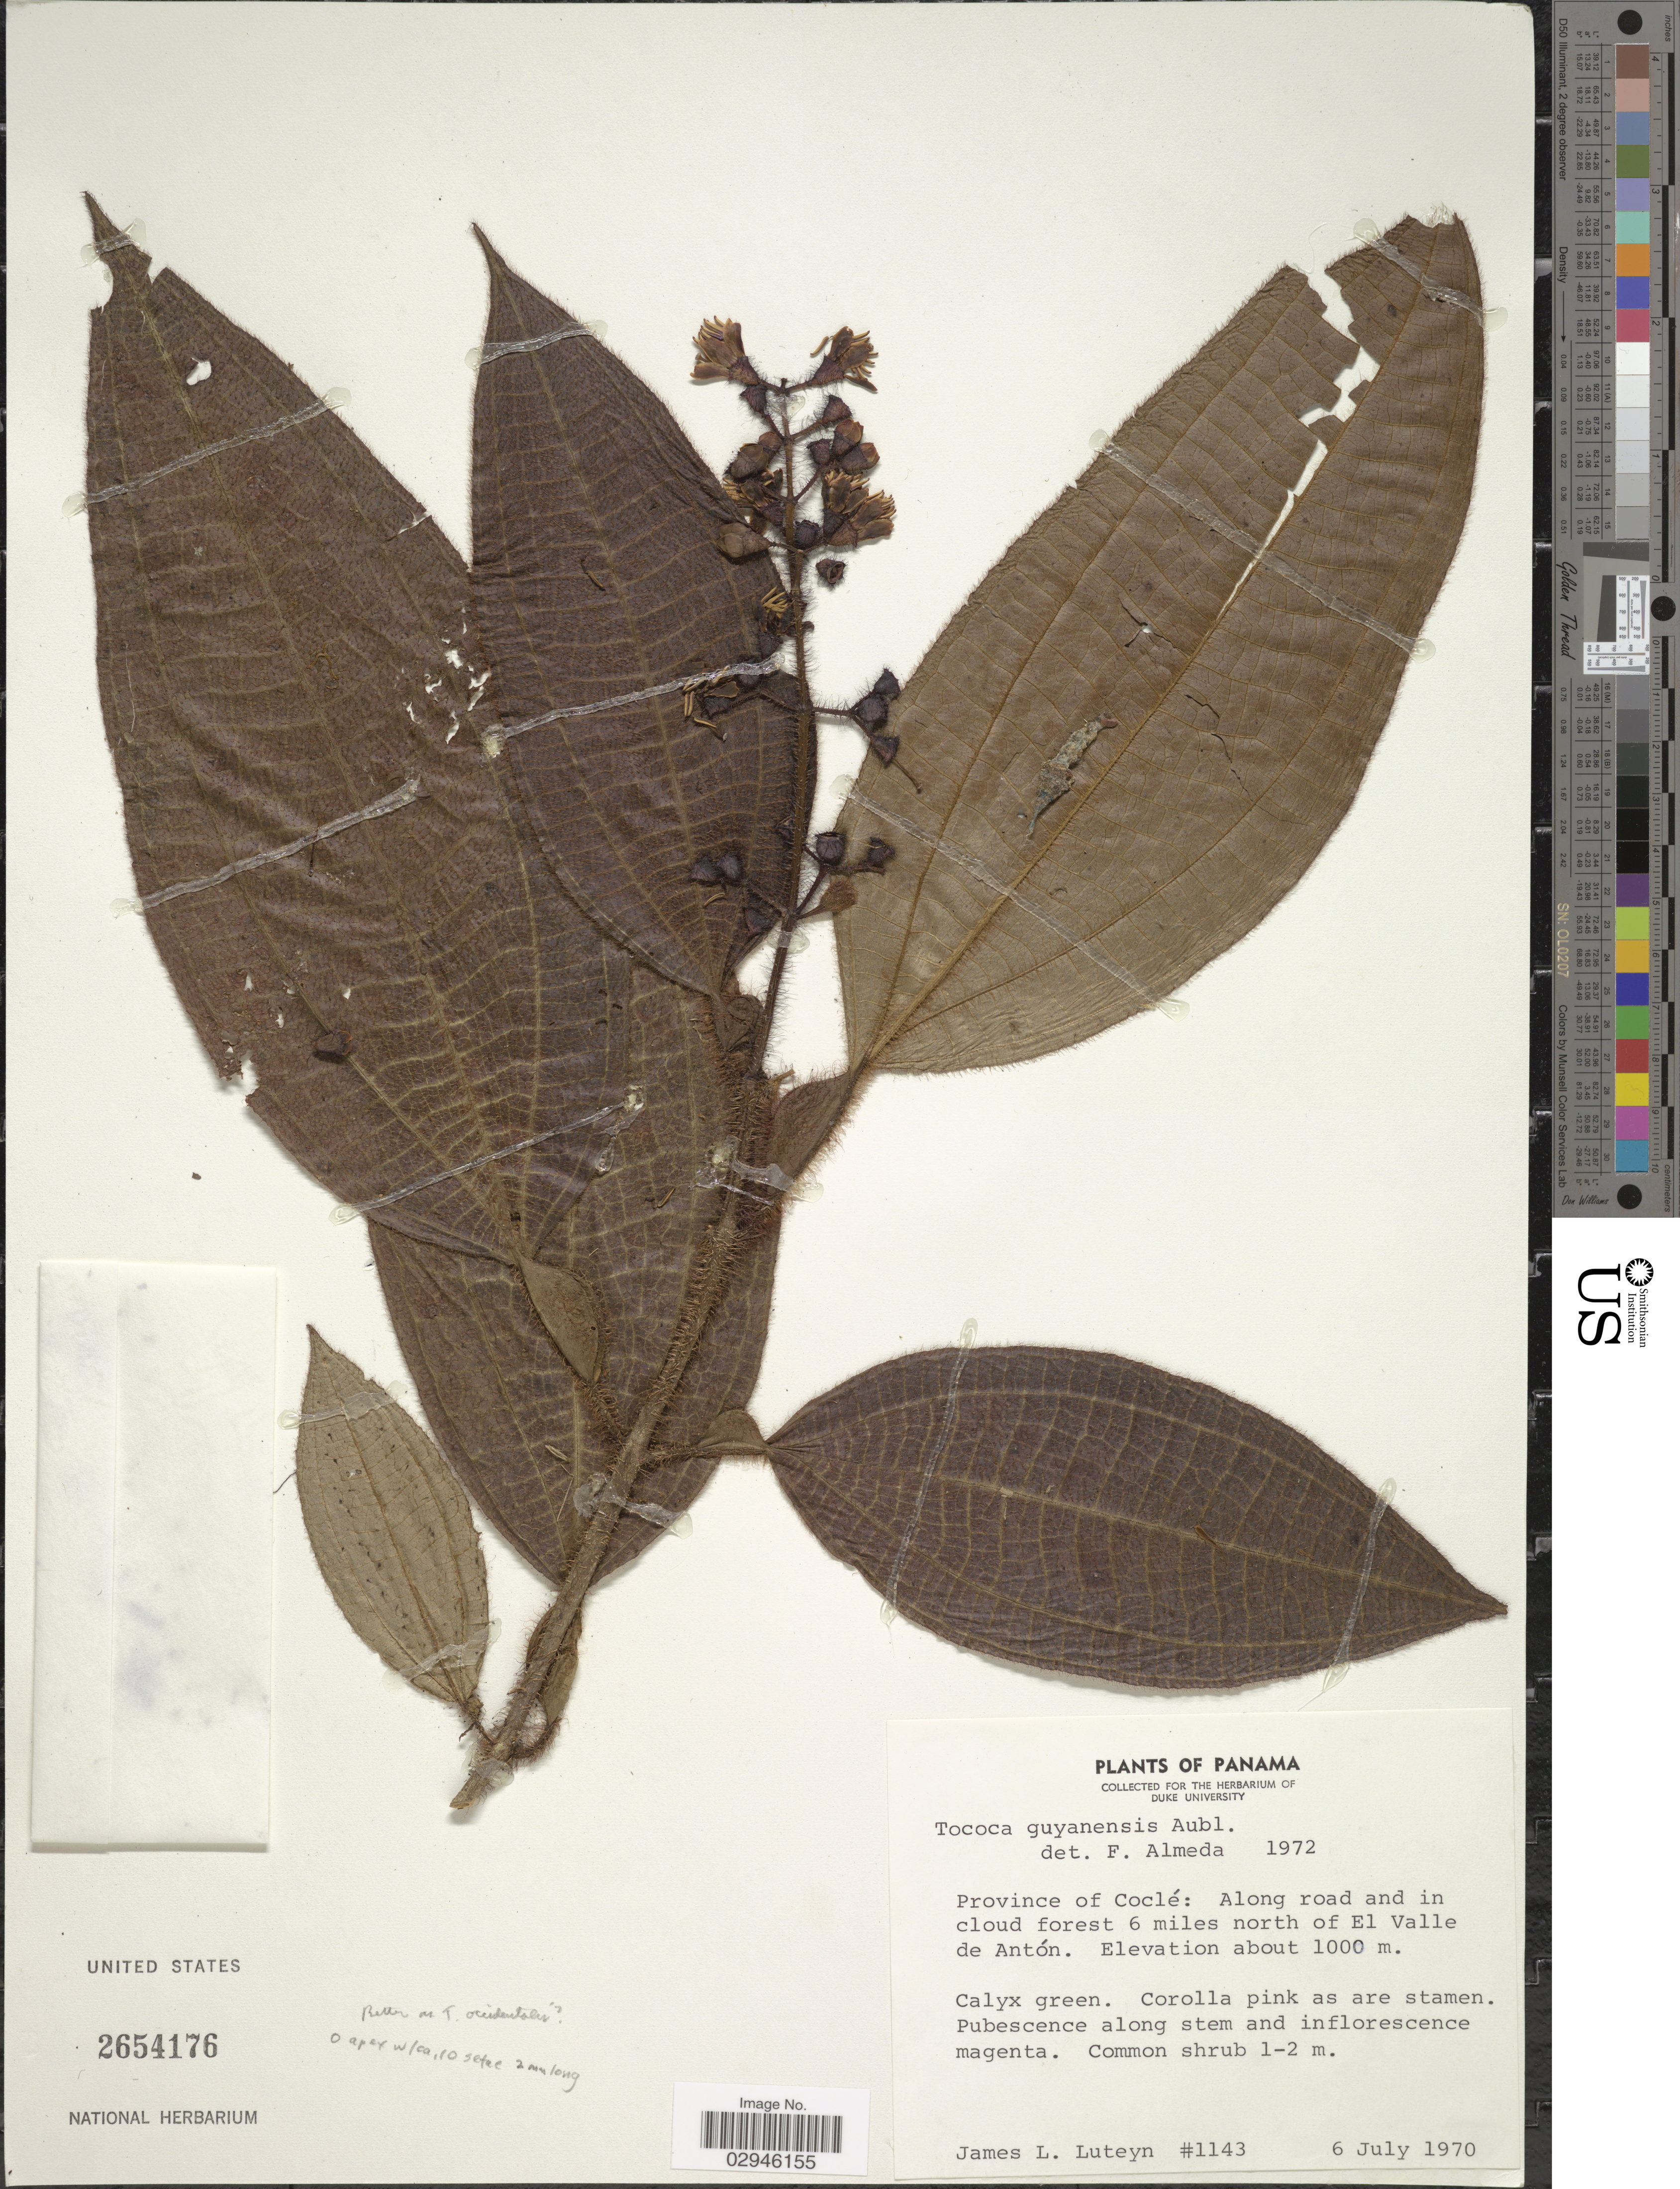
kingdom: Plantae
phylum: Tracheophyta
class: Magnoliopsida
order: Myrtales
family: Melastomataceae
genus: Tococa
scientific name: Tococa guianensis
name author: Aubl.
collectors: J. L. Luteyn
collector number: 1143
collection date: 1970-07-06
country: Panama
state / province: Coclé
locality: Along road and in cloud forest 6 miles north of El Valle de Antón.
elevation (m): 1000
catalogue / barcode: US 2654176